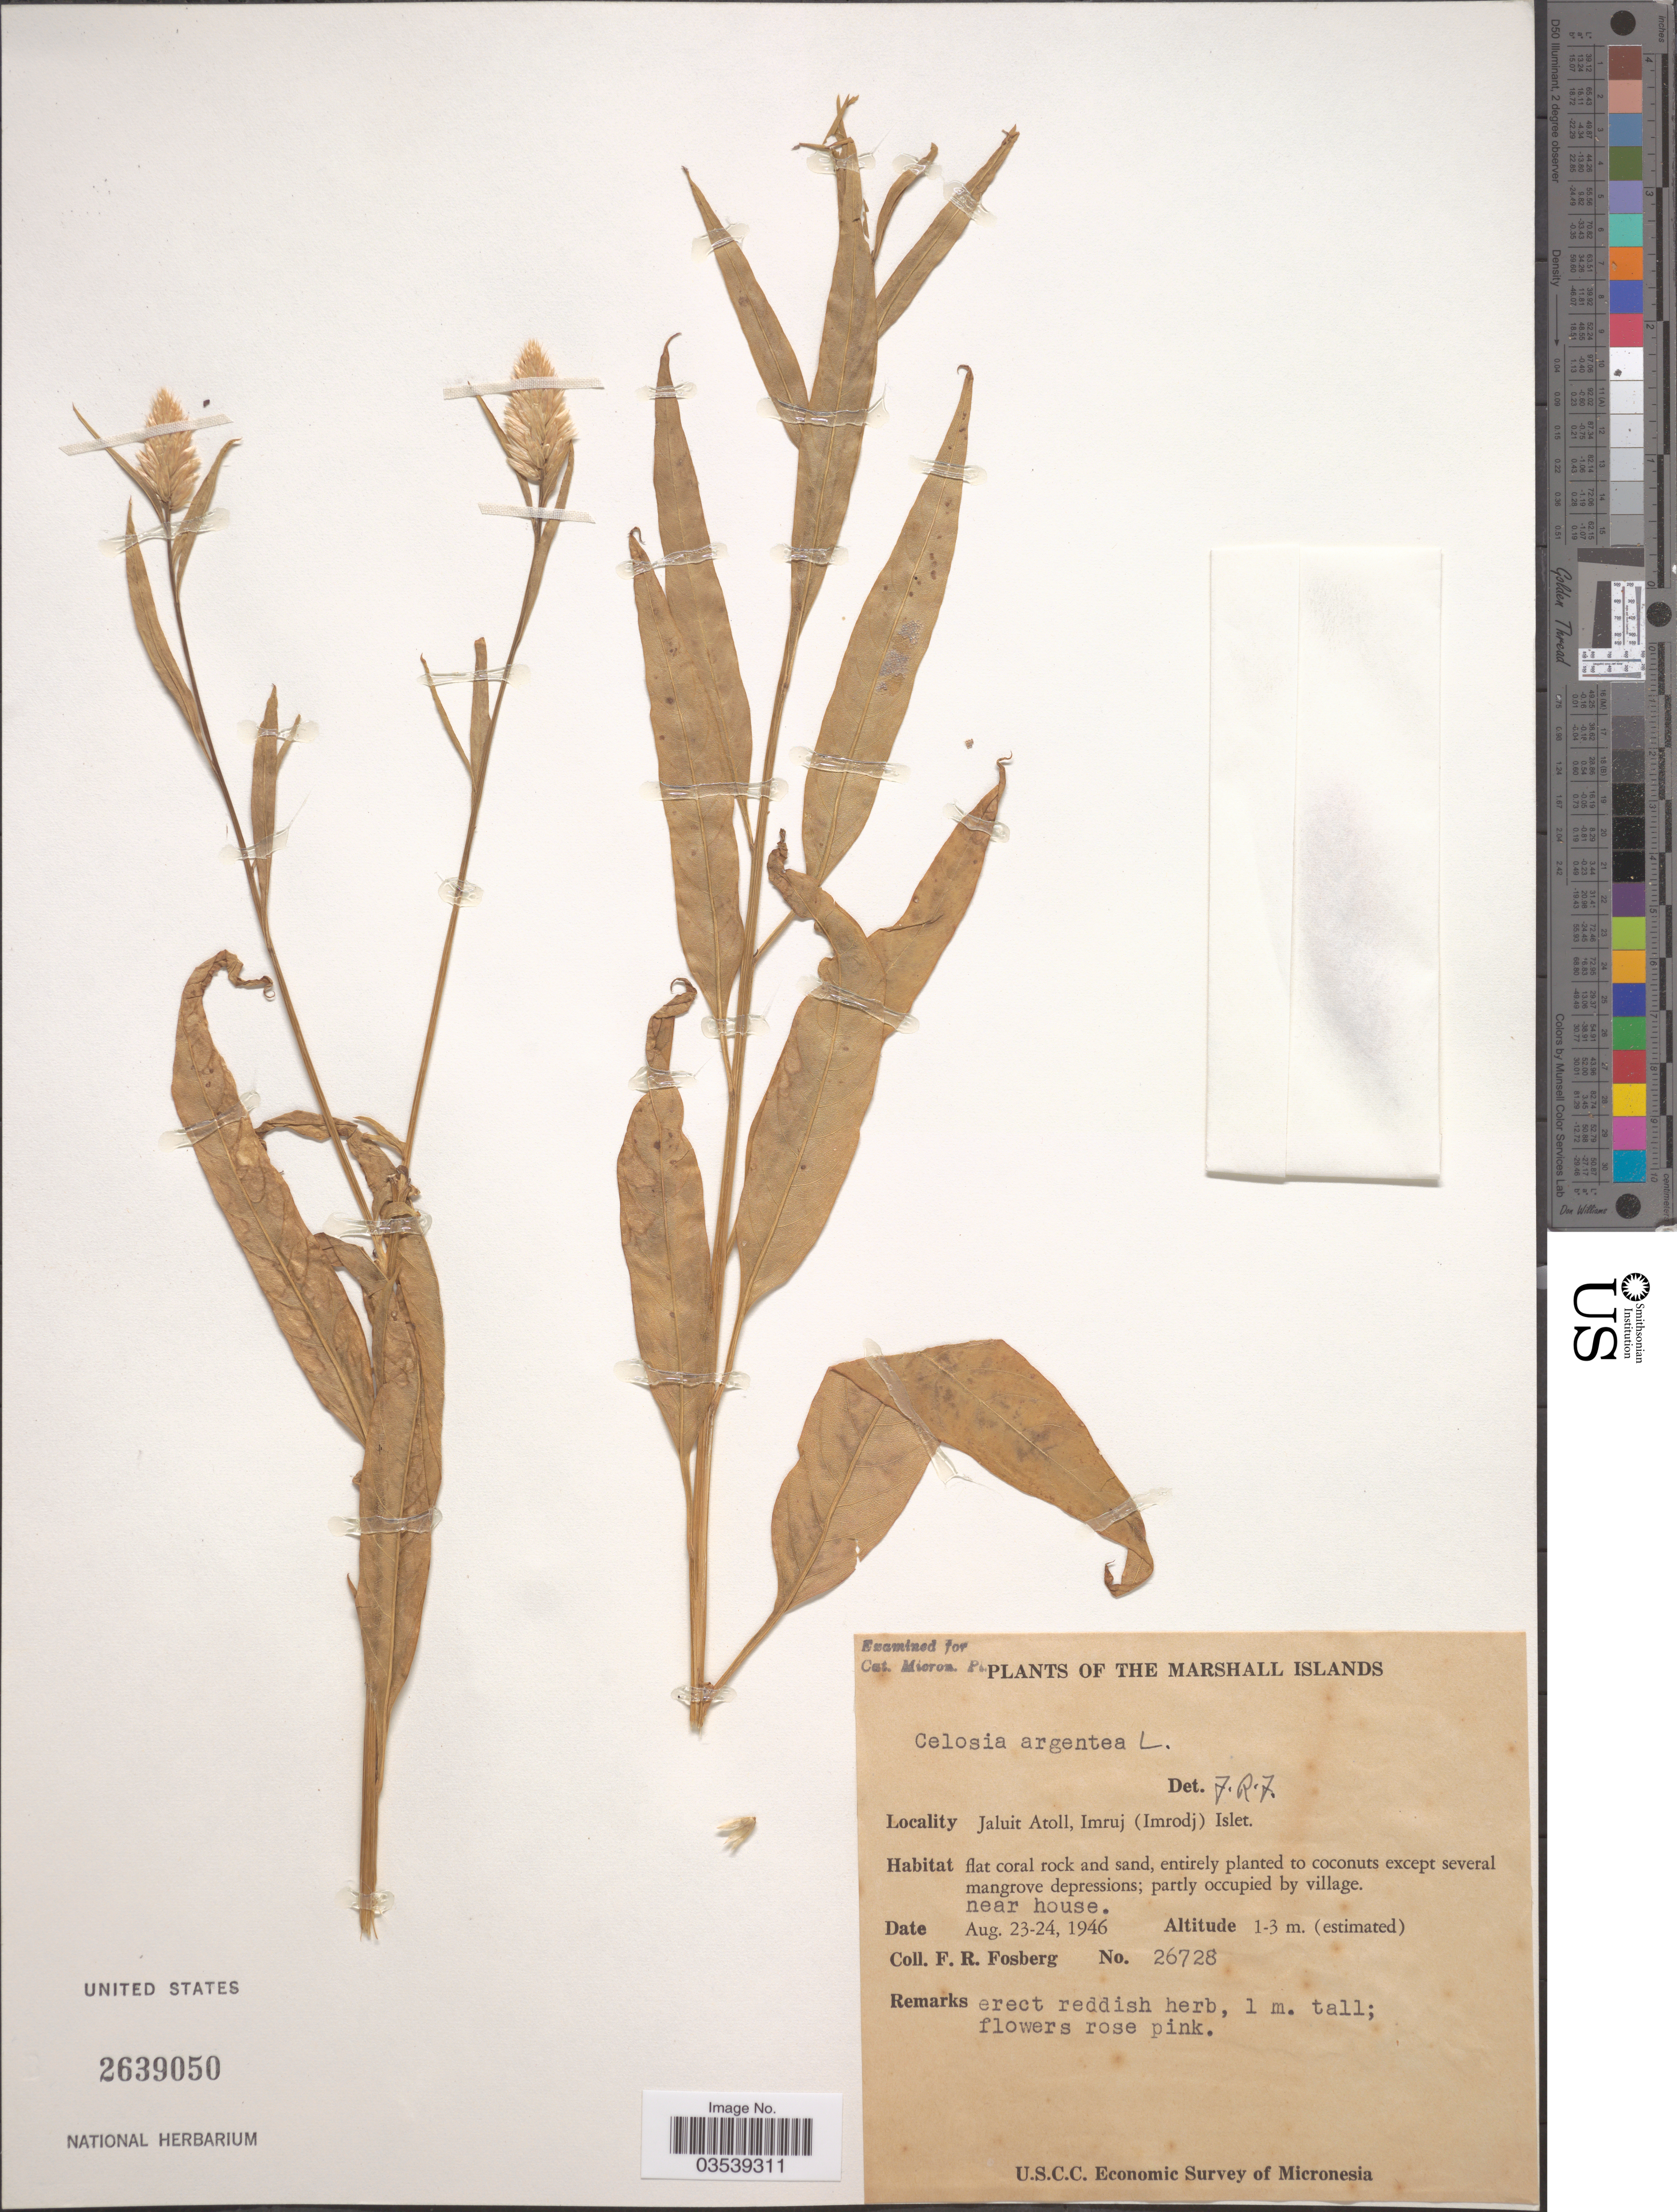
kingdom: Plantae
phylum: Tracheophyta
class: Magnoliopsida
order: Caryophyllales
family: Amaranthaceae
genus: Celosia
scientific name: Celosia argentea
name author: L.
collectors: F. R. Fosberg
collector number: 26728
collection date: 1946-08-23/1946-08-24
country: Marshall Islands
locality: Jaluit Atoll, Imruj (Imrodj) Islet, near house.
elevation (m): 1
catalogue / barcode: US 2639050